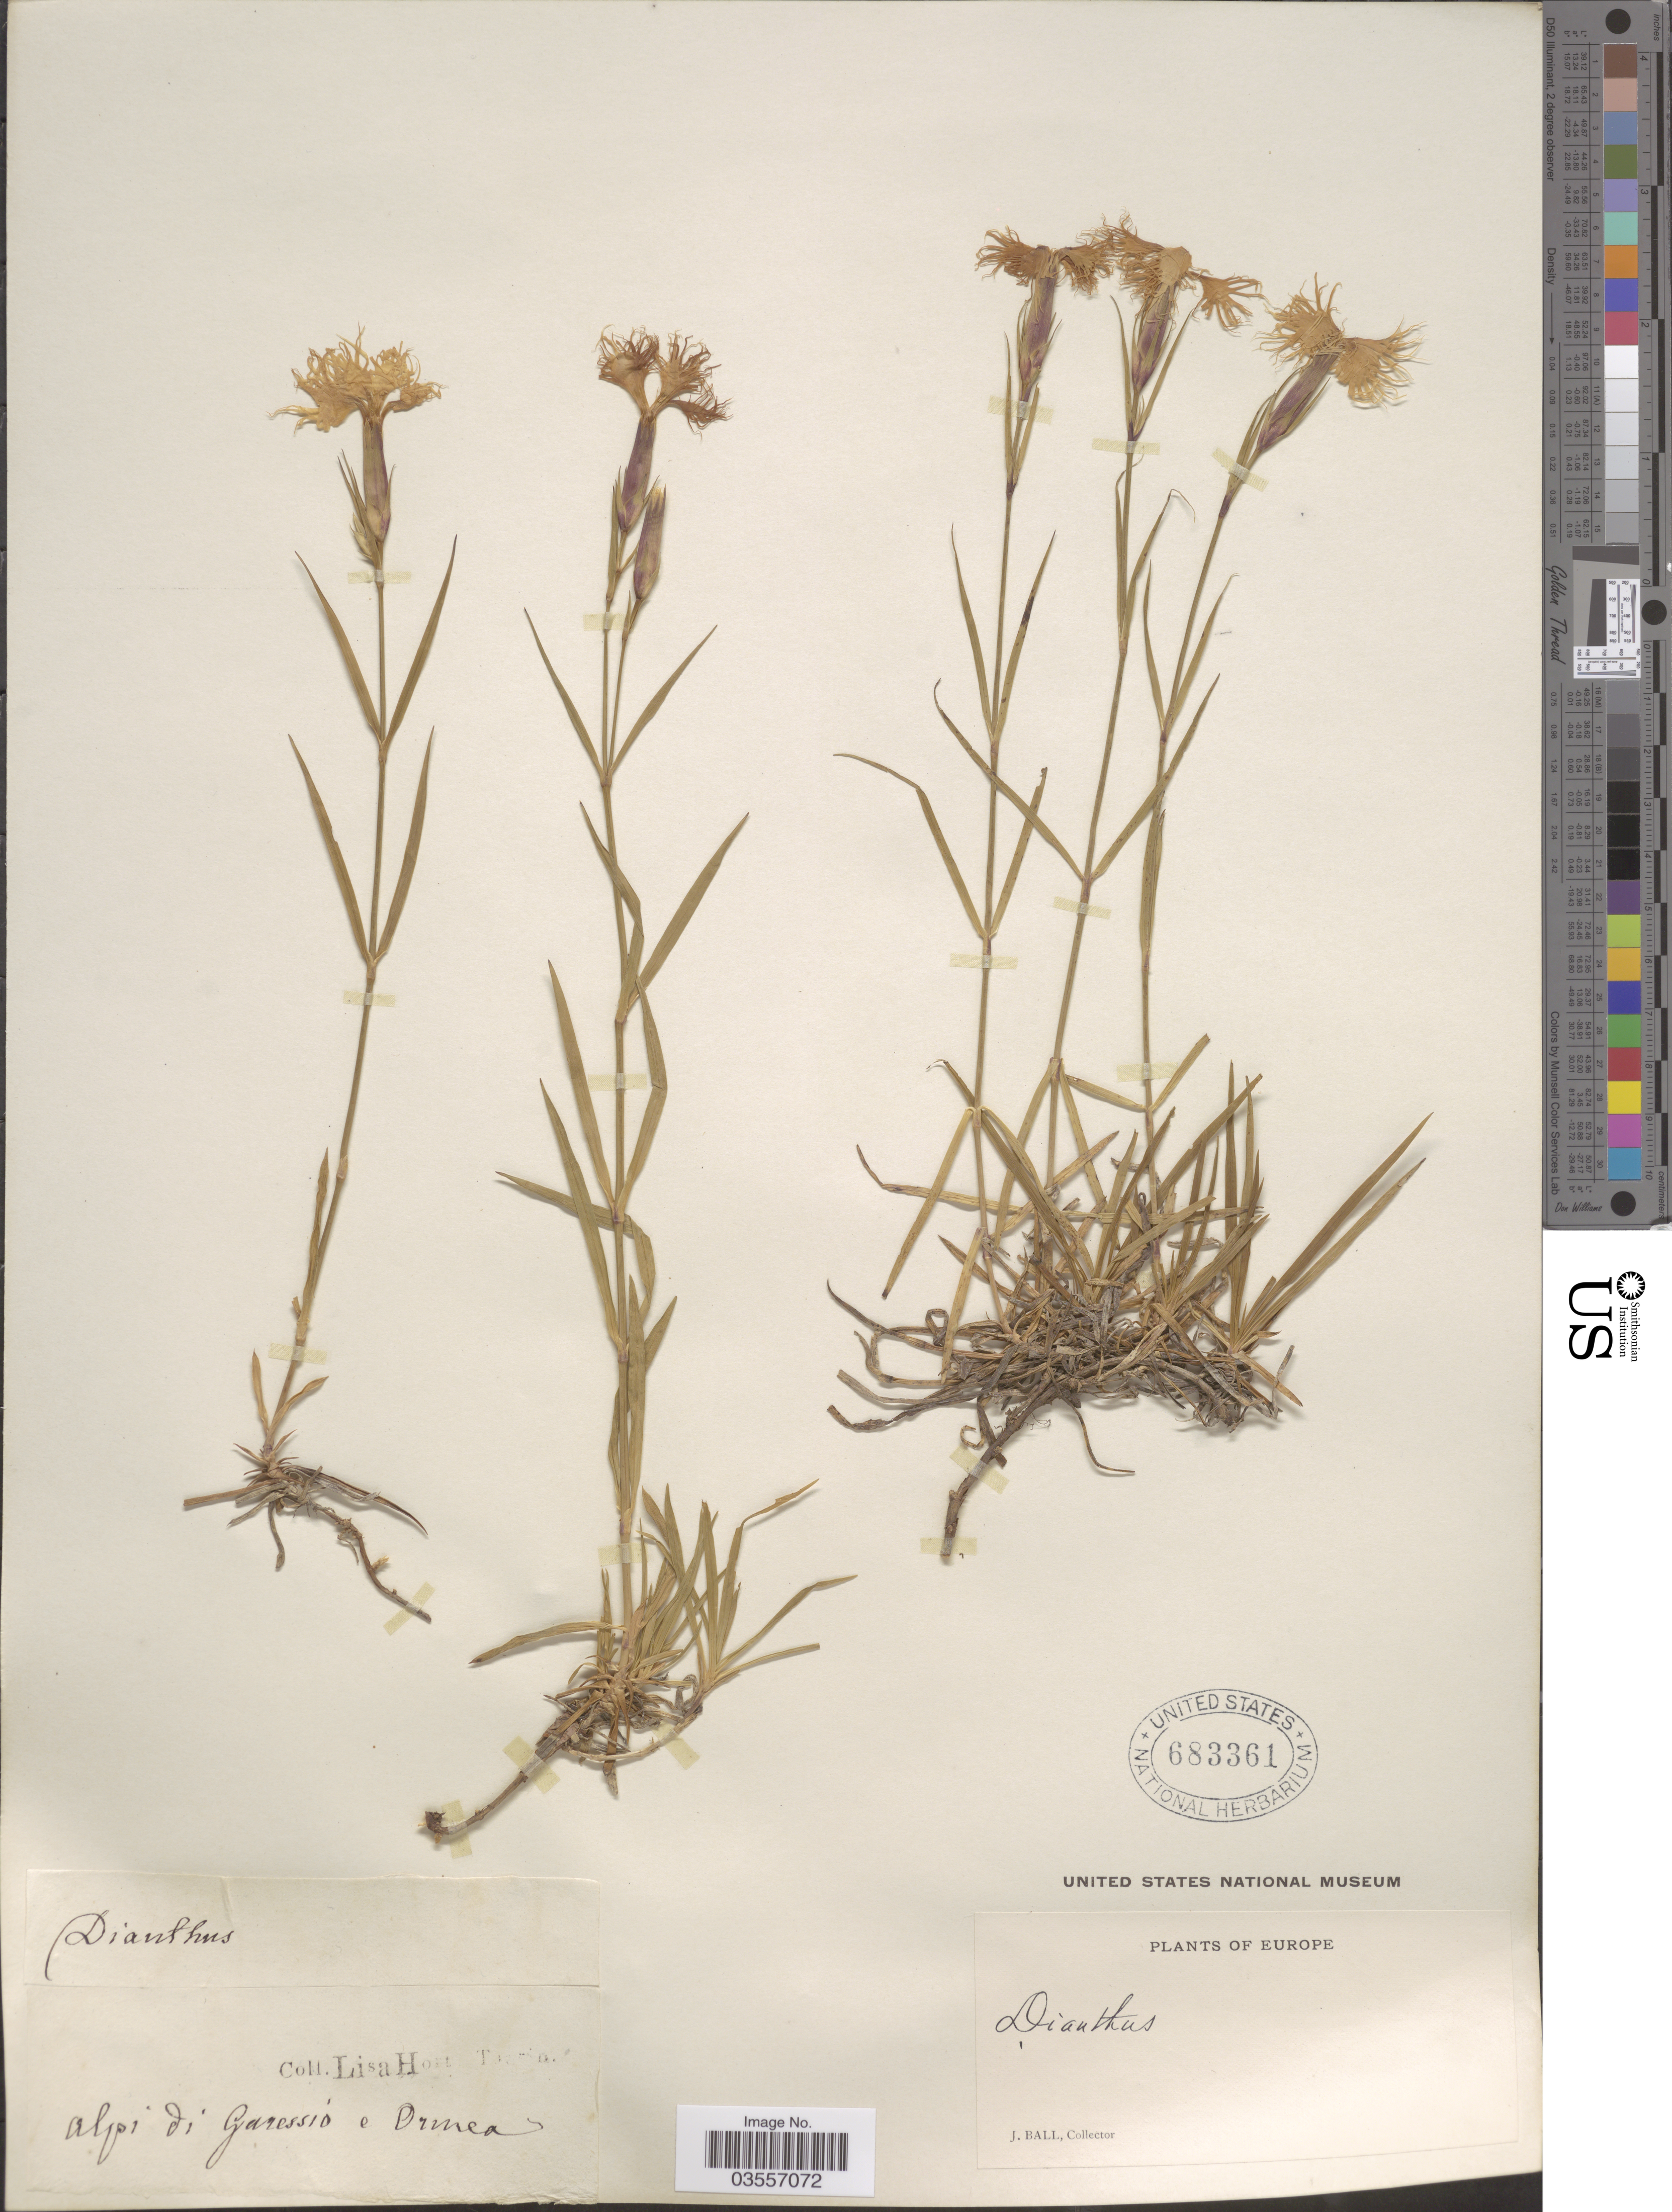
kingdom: Plantae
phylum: Tracheophyta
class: Magnoliopsida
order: Caryophyllales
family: Caryophyllaceae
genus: Dianthus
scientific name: Dianthus sp.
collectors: J. Ball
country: Italy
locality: Europe. Alpi di Garessio e Ormea. Europe.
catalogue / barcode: US 683361